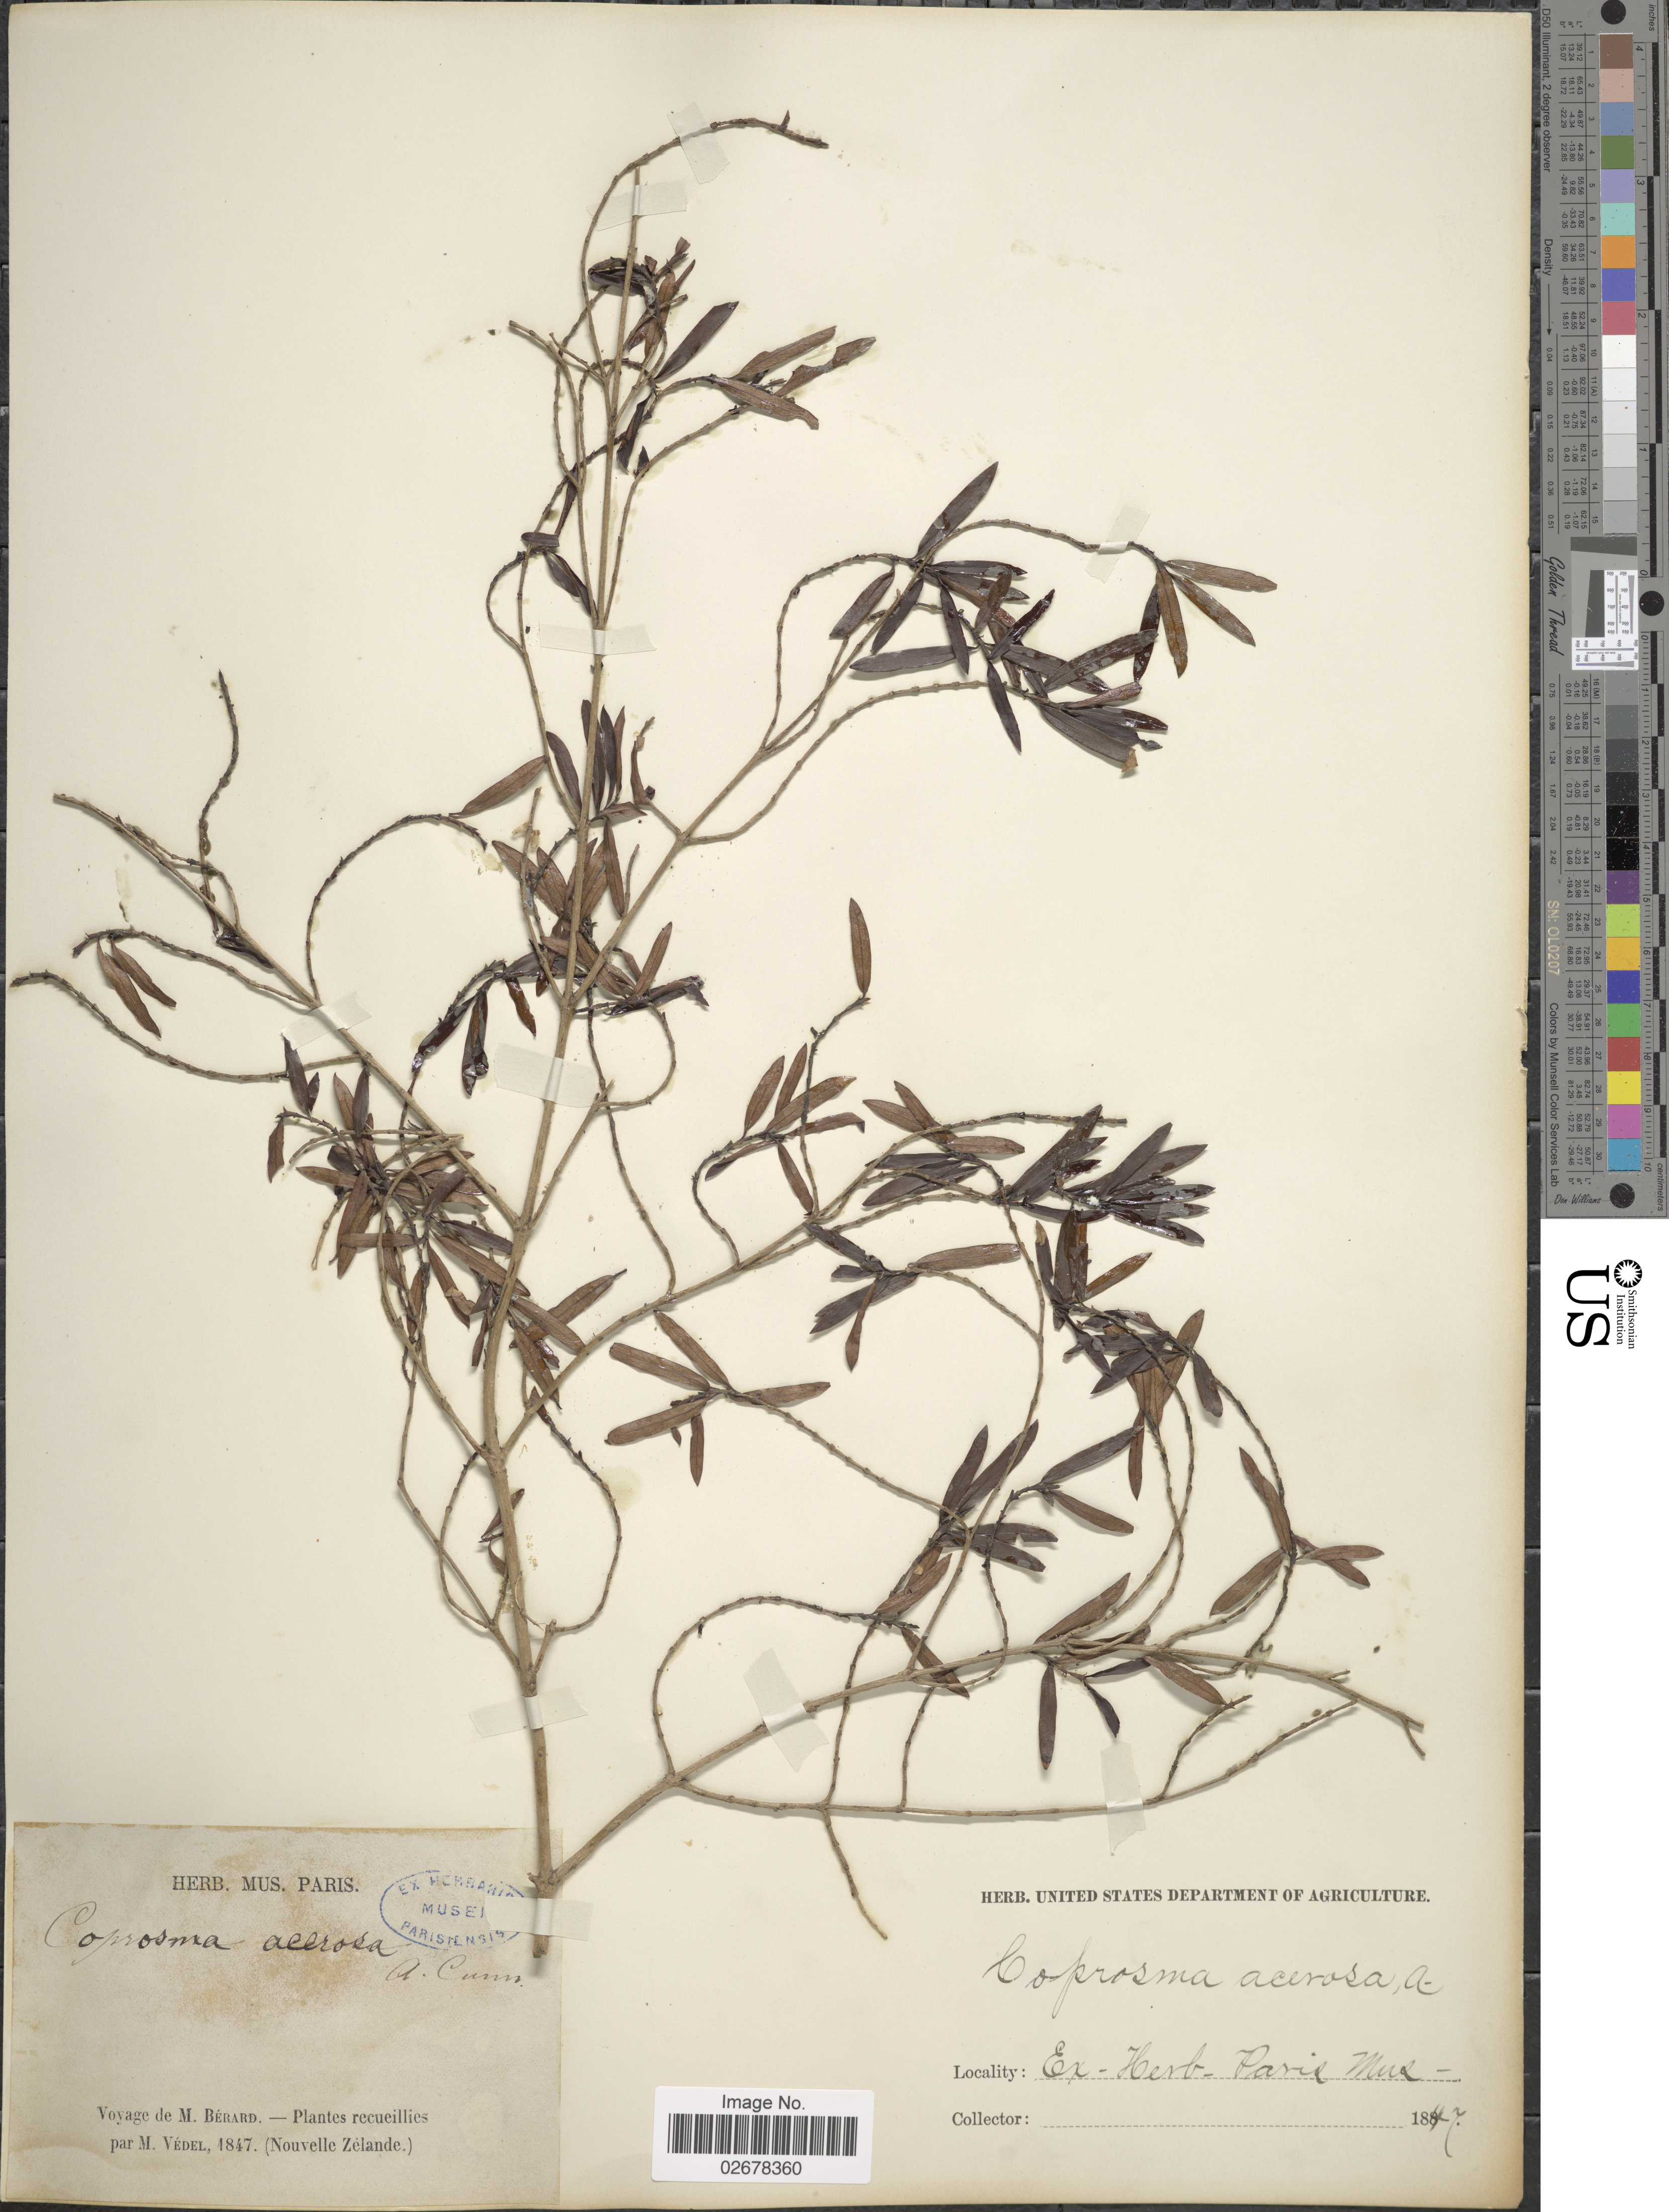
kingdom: Plantae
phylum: Tracheophyta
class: Magnoliopsida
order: Gentianales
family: Rubiaceae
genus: Coprosma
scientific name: Coprosma acerosa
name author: A. Cunn.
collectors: M. Védel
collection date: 1847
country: New Zealand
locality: Nouvelle Zelande.